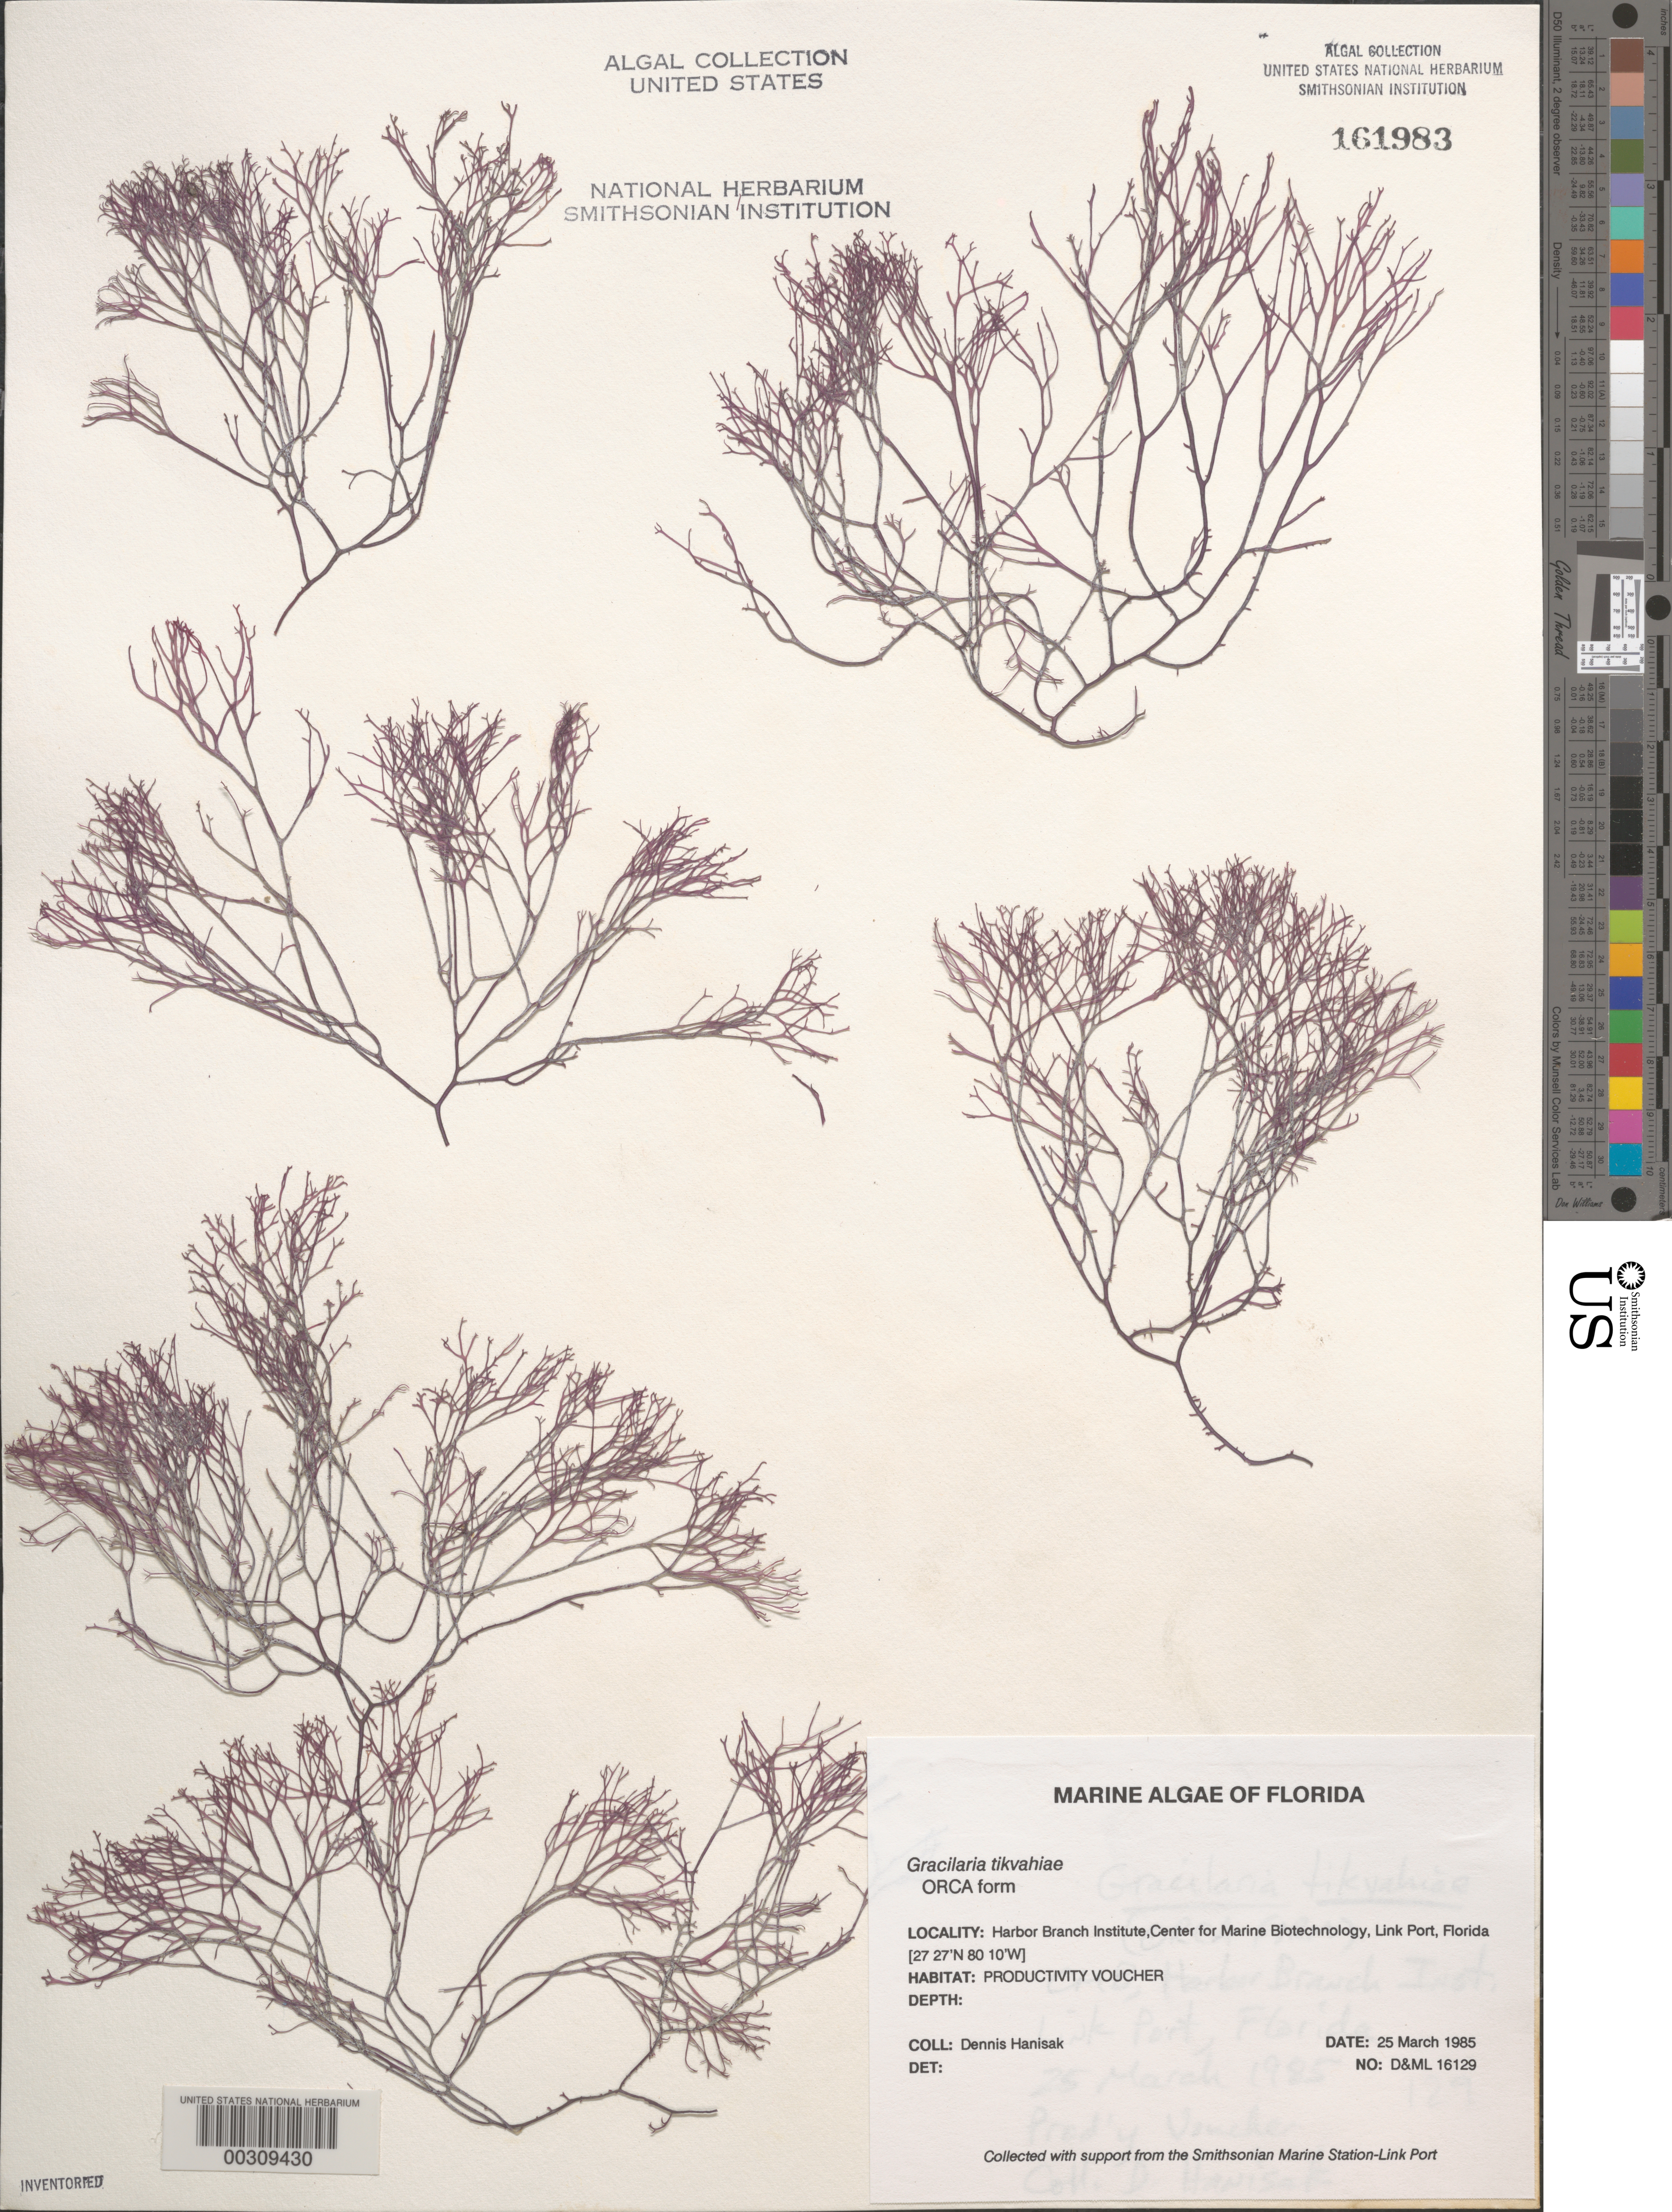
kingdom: Plantae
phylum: Rhodophyta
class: Florideophyceae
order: Gracilariales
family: Gracilariaceae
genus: Gracilaria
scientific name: Gracilaria tikvahiae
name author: McLachlan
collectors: M. Hanisak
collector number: D&ML 16129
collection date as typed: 25 Mar 1985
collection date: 1985-03-25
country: United States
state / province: Florida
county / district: Saint Lucie County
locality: Harbor Branch Oceanographic Institutue, Center for Marine Biotechnology, Link Port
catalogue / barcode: US 161983